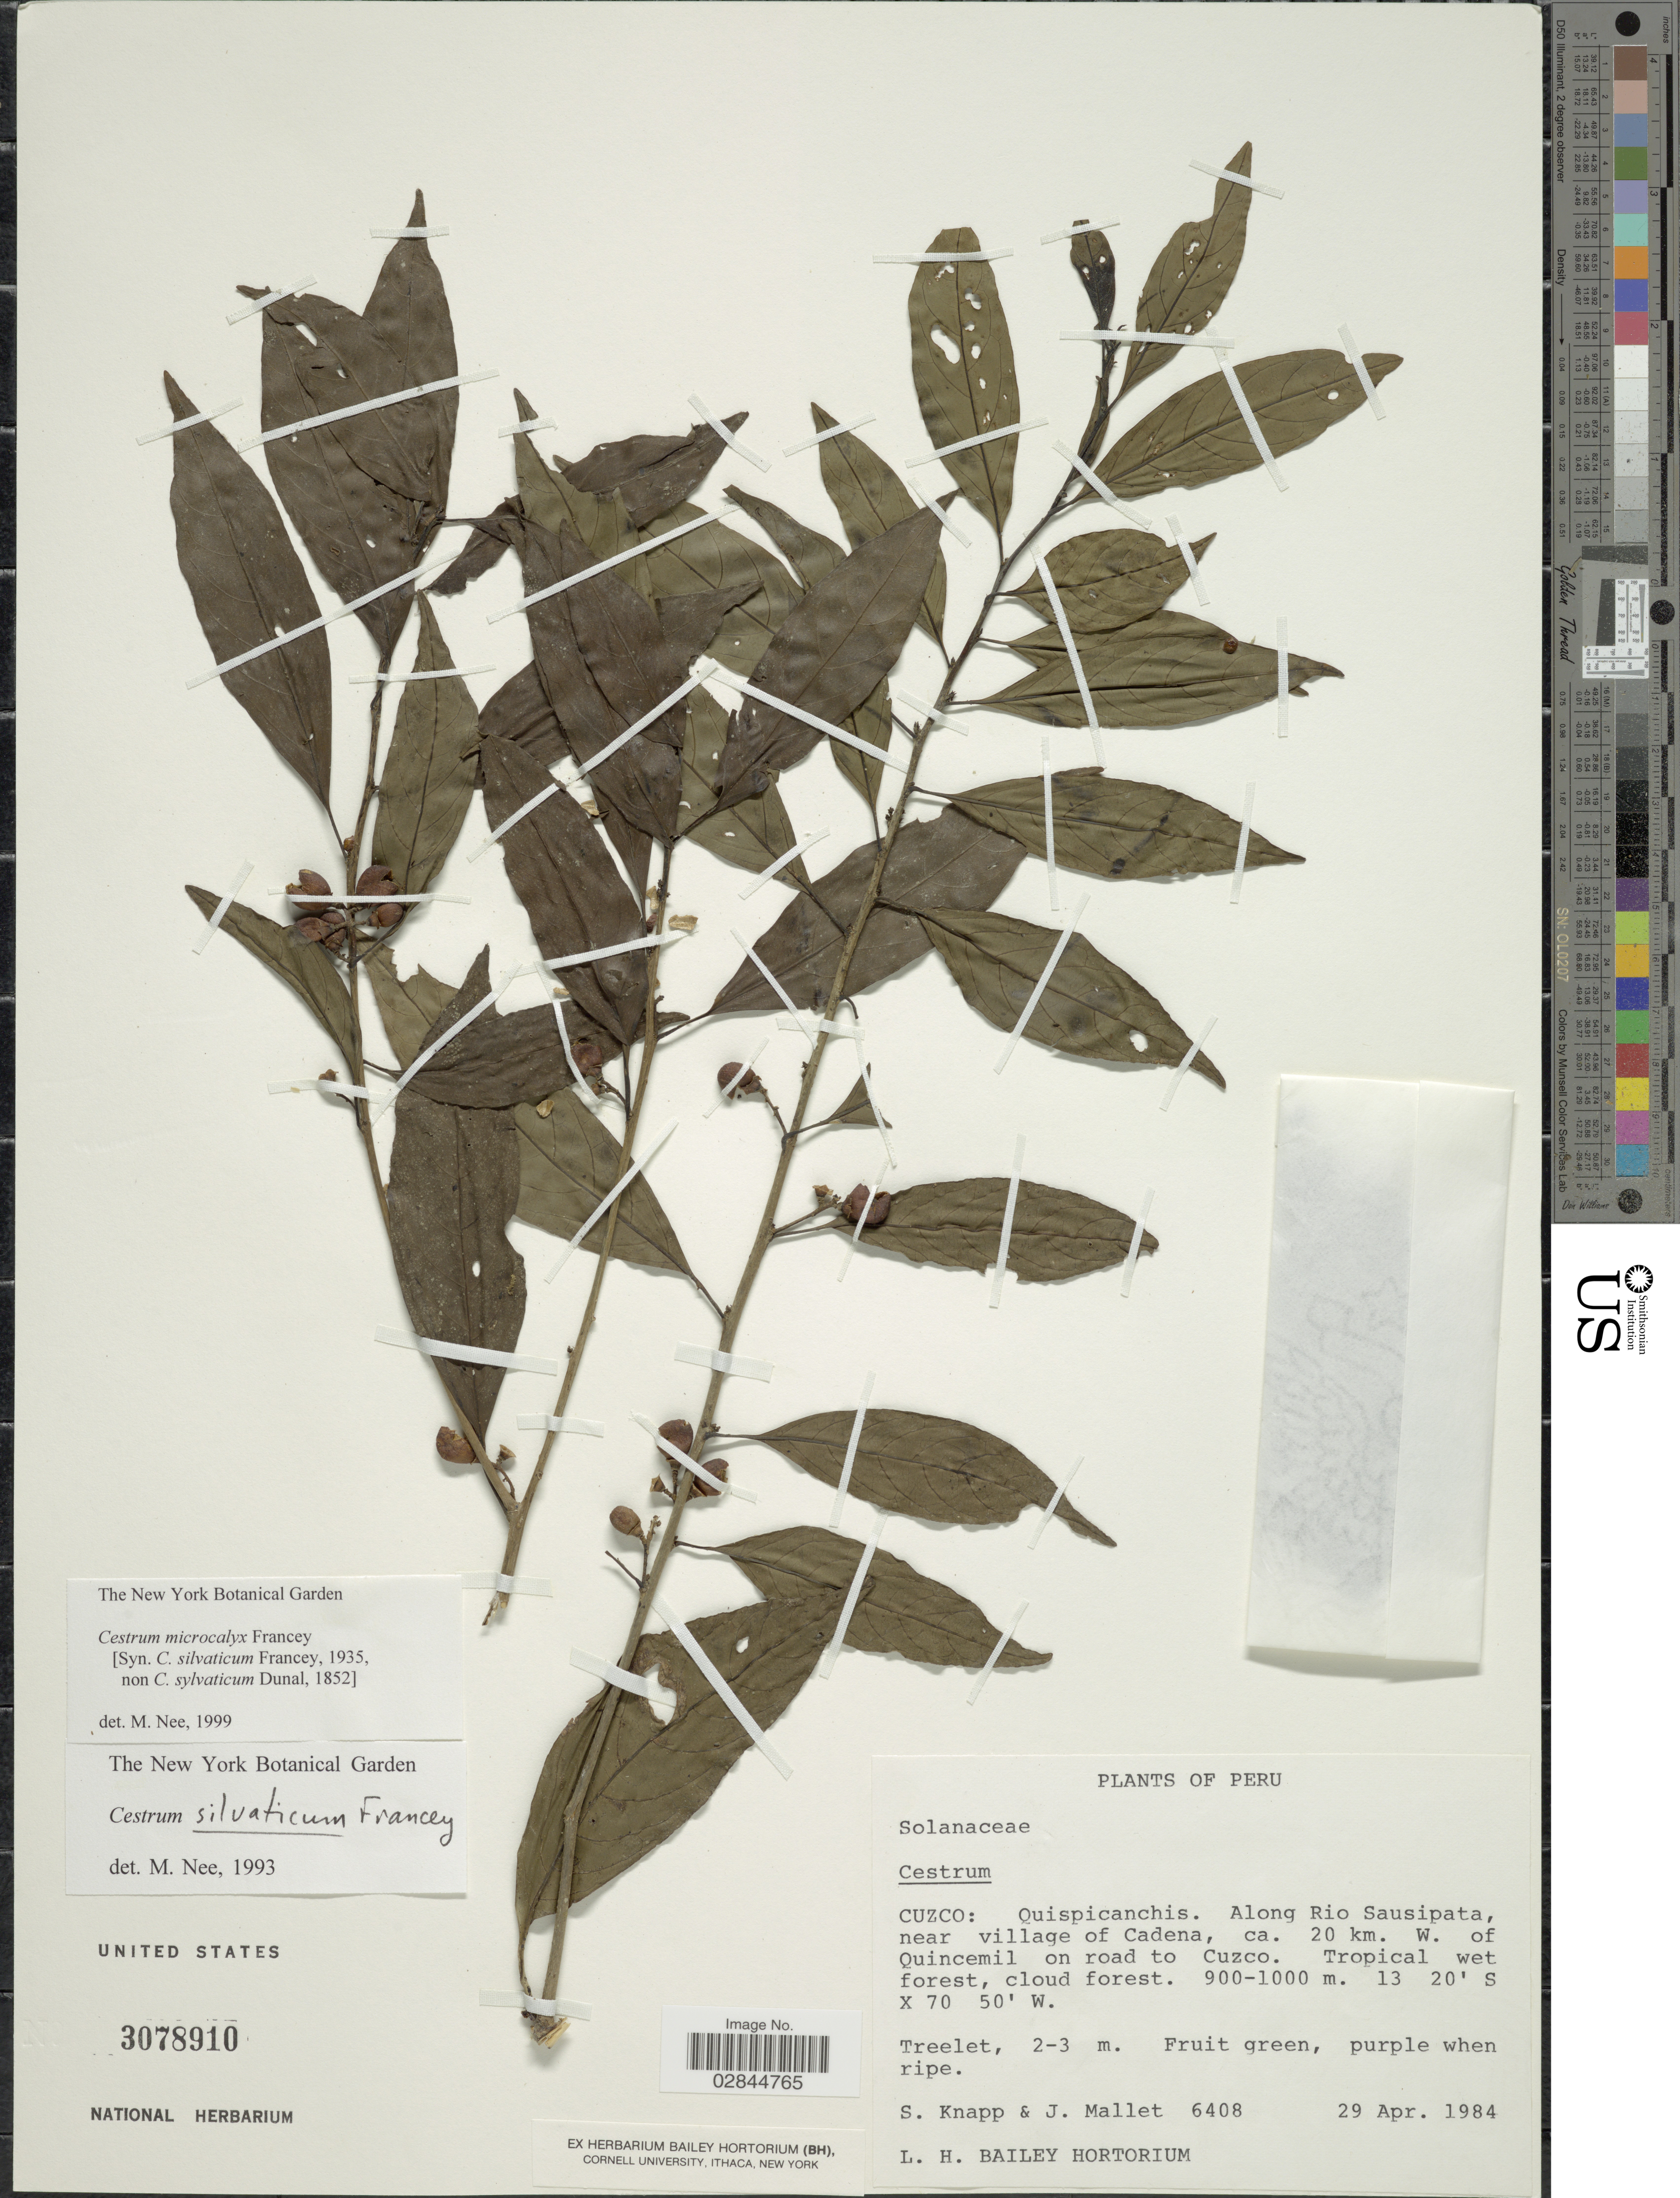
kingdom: Plantae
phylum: Tracheophyta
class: Magnoliopsida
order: Solanales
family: Solanaceae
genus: Cestrum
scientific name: Cestrum microcalyx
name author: Francey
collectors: S. Knapp & J. Mallet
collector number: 6408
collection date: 1984-04-29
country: Peru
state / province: Cusco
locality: Cuzco: Quispicanchis. Along Rio Sausipata, near village of Cadena, ca. 20 km. W. of Quincemil on road to Cuzco.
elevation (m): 900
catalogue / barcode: US 3078910